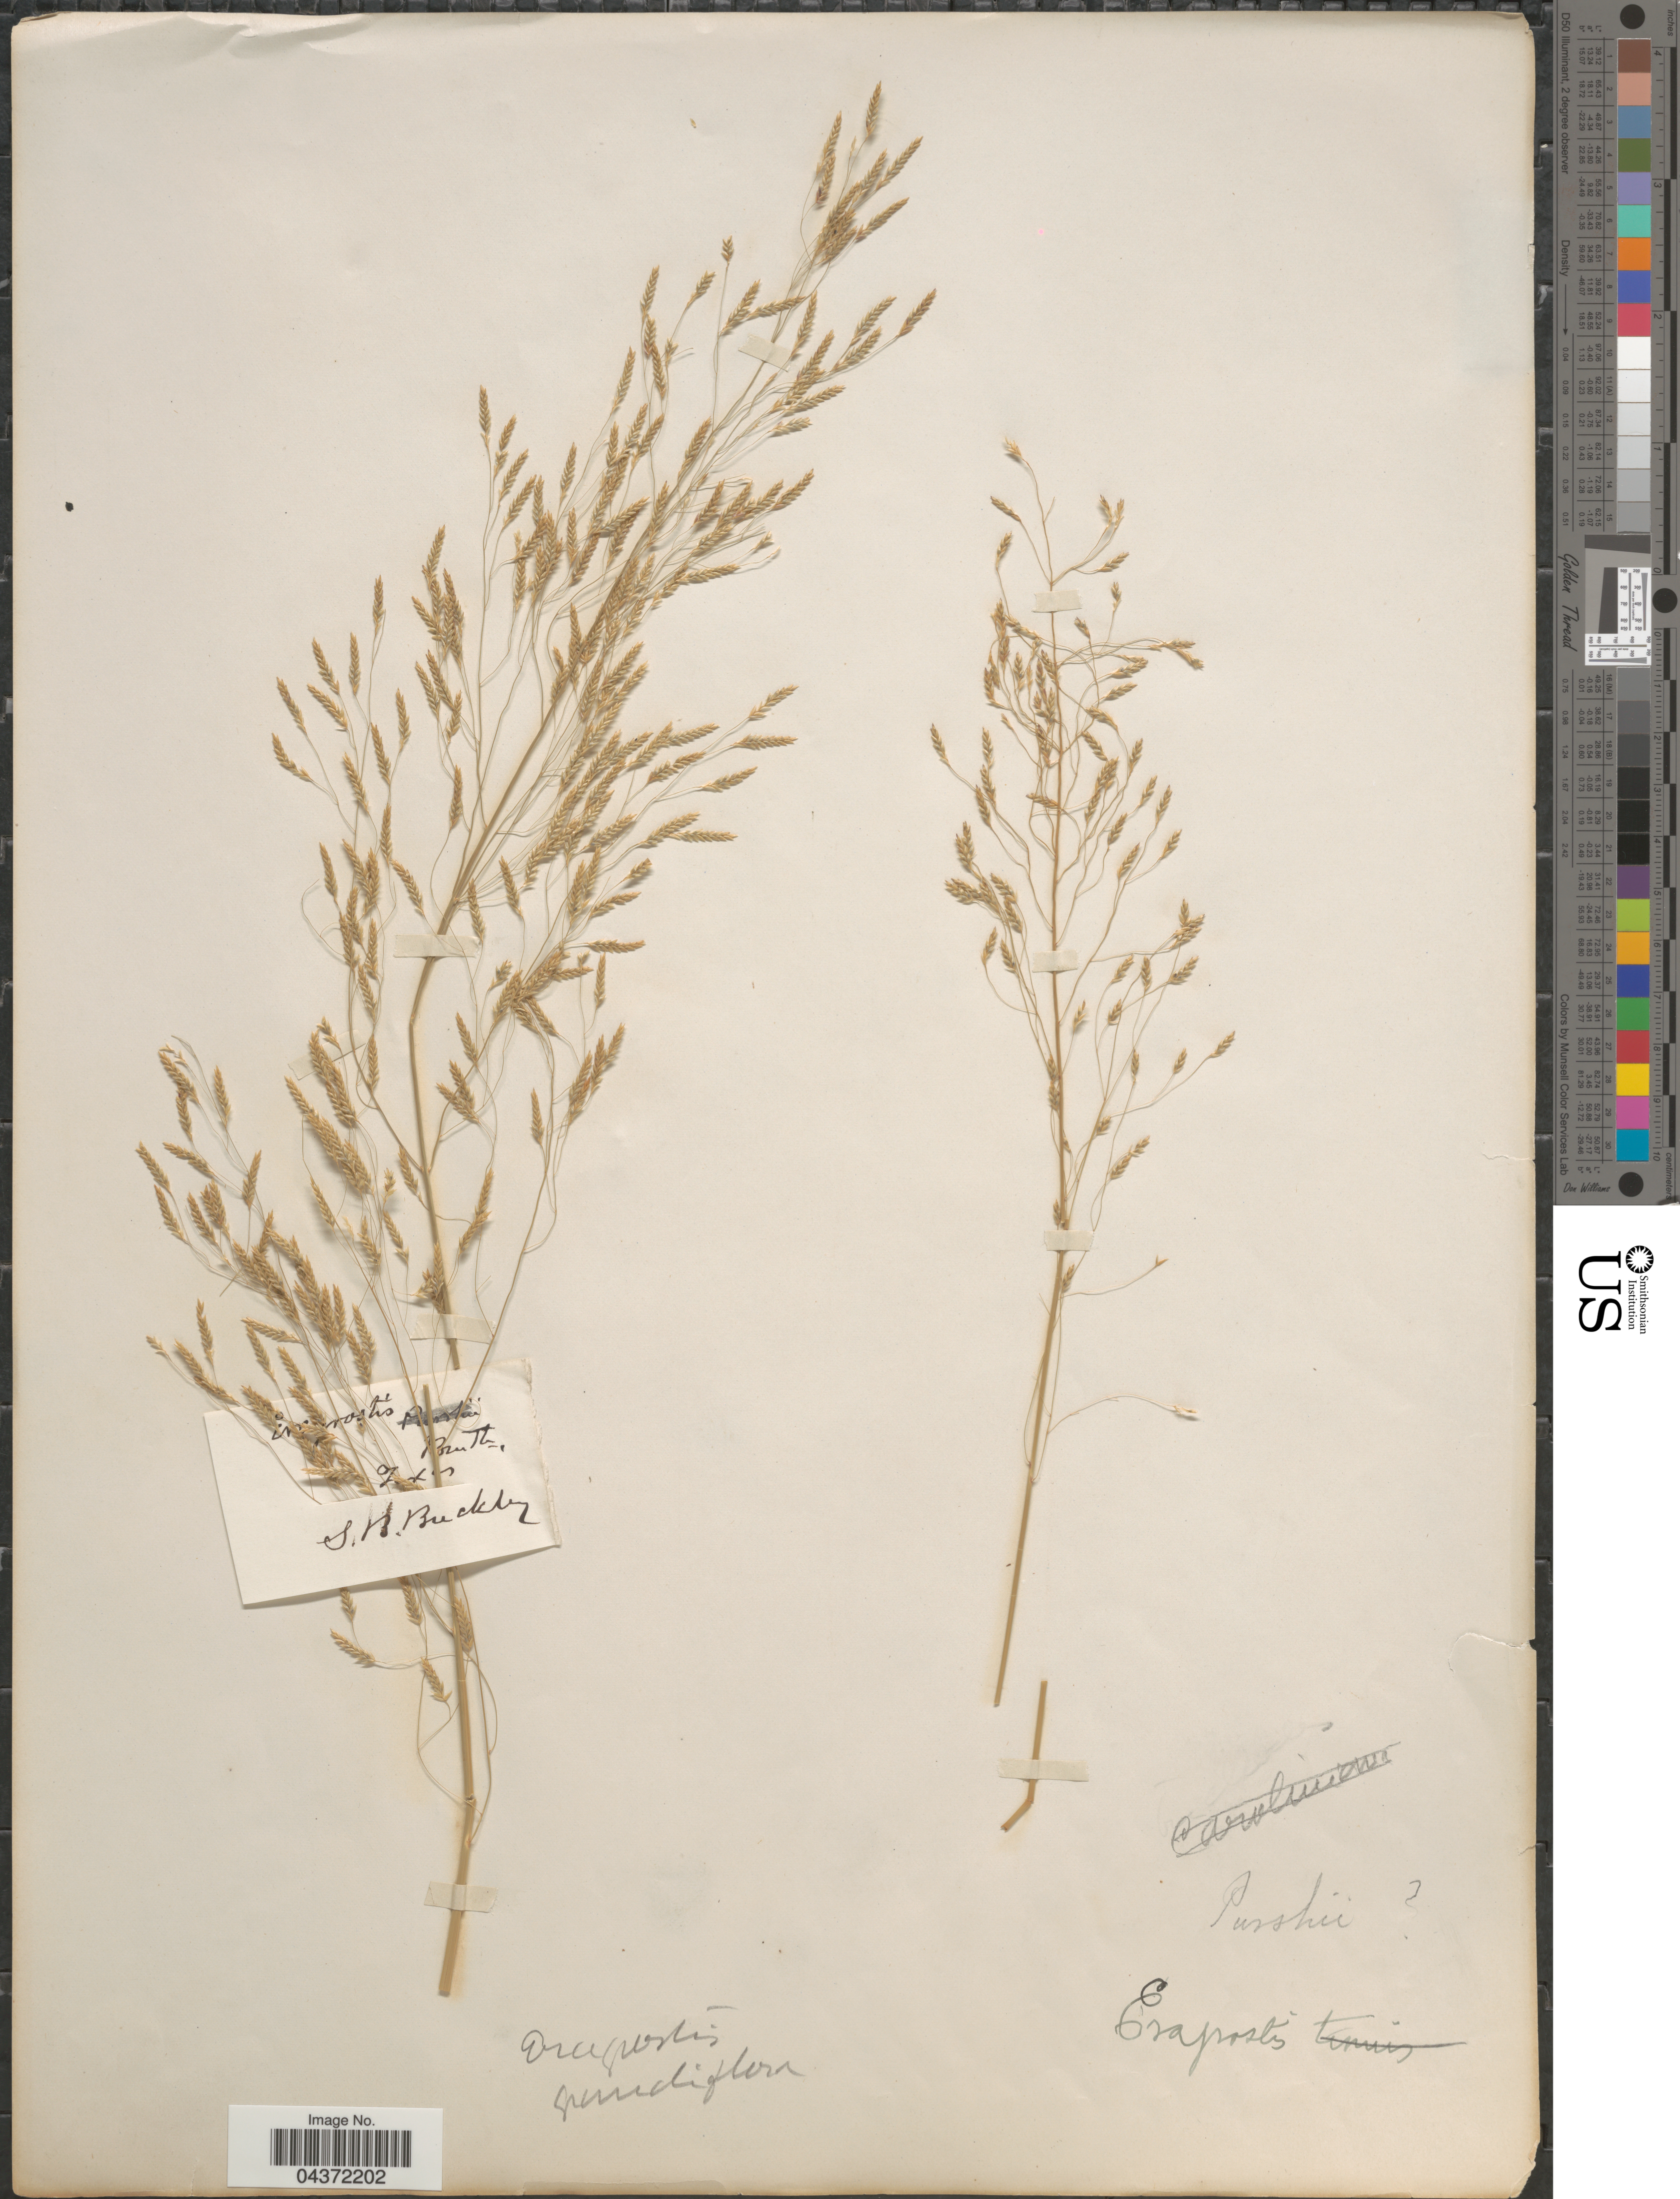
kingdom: Plantae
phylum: Tracheophyta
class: Liliopsida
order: Poales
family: Poaceae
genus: Eragrostis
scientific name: Eragrostis trichodes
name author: (Nutt.) Alph. Wood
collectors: S. B. Buckley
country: United States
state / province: Texas